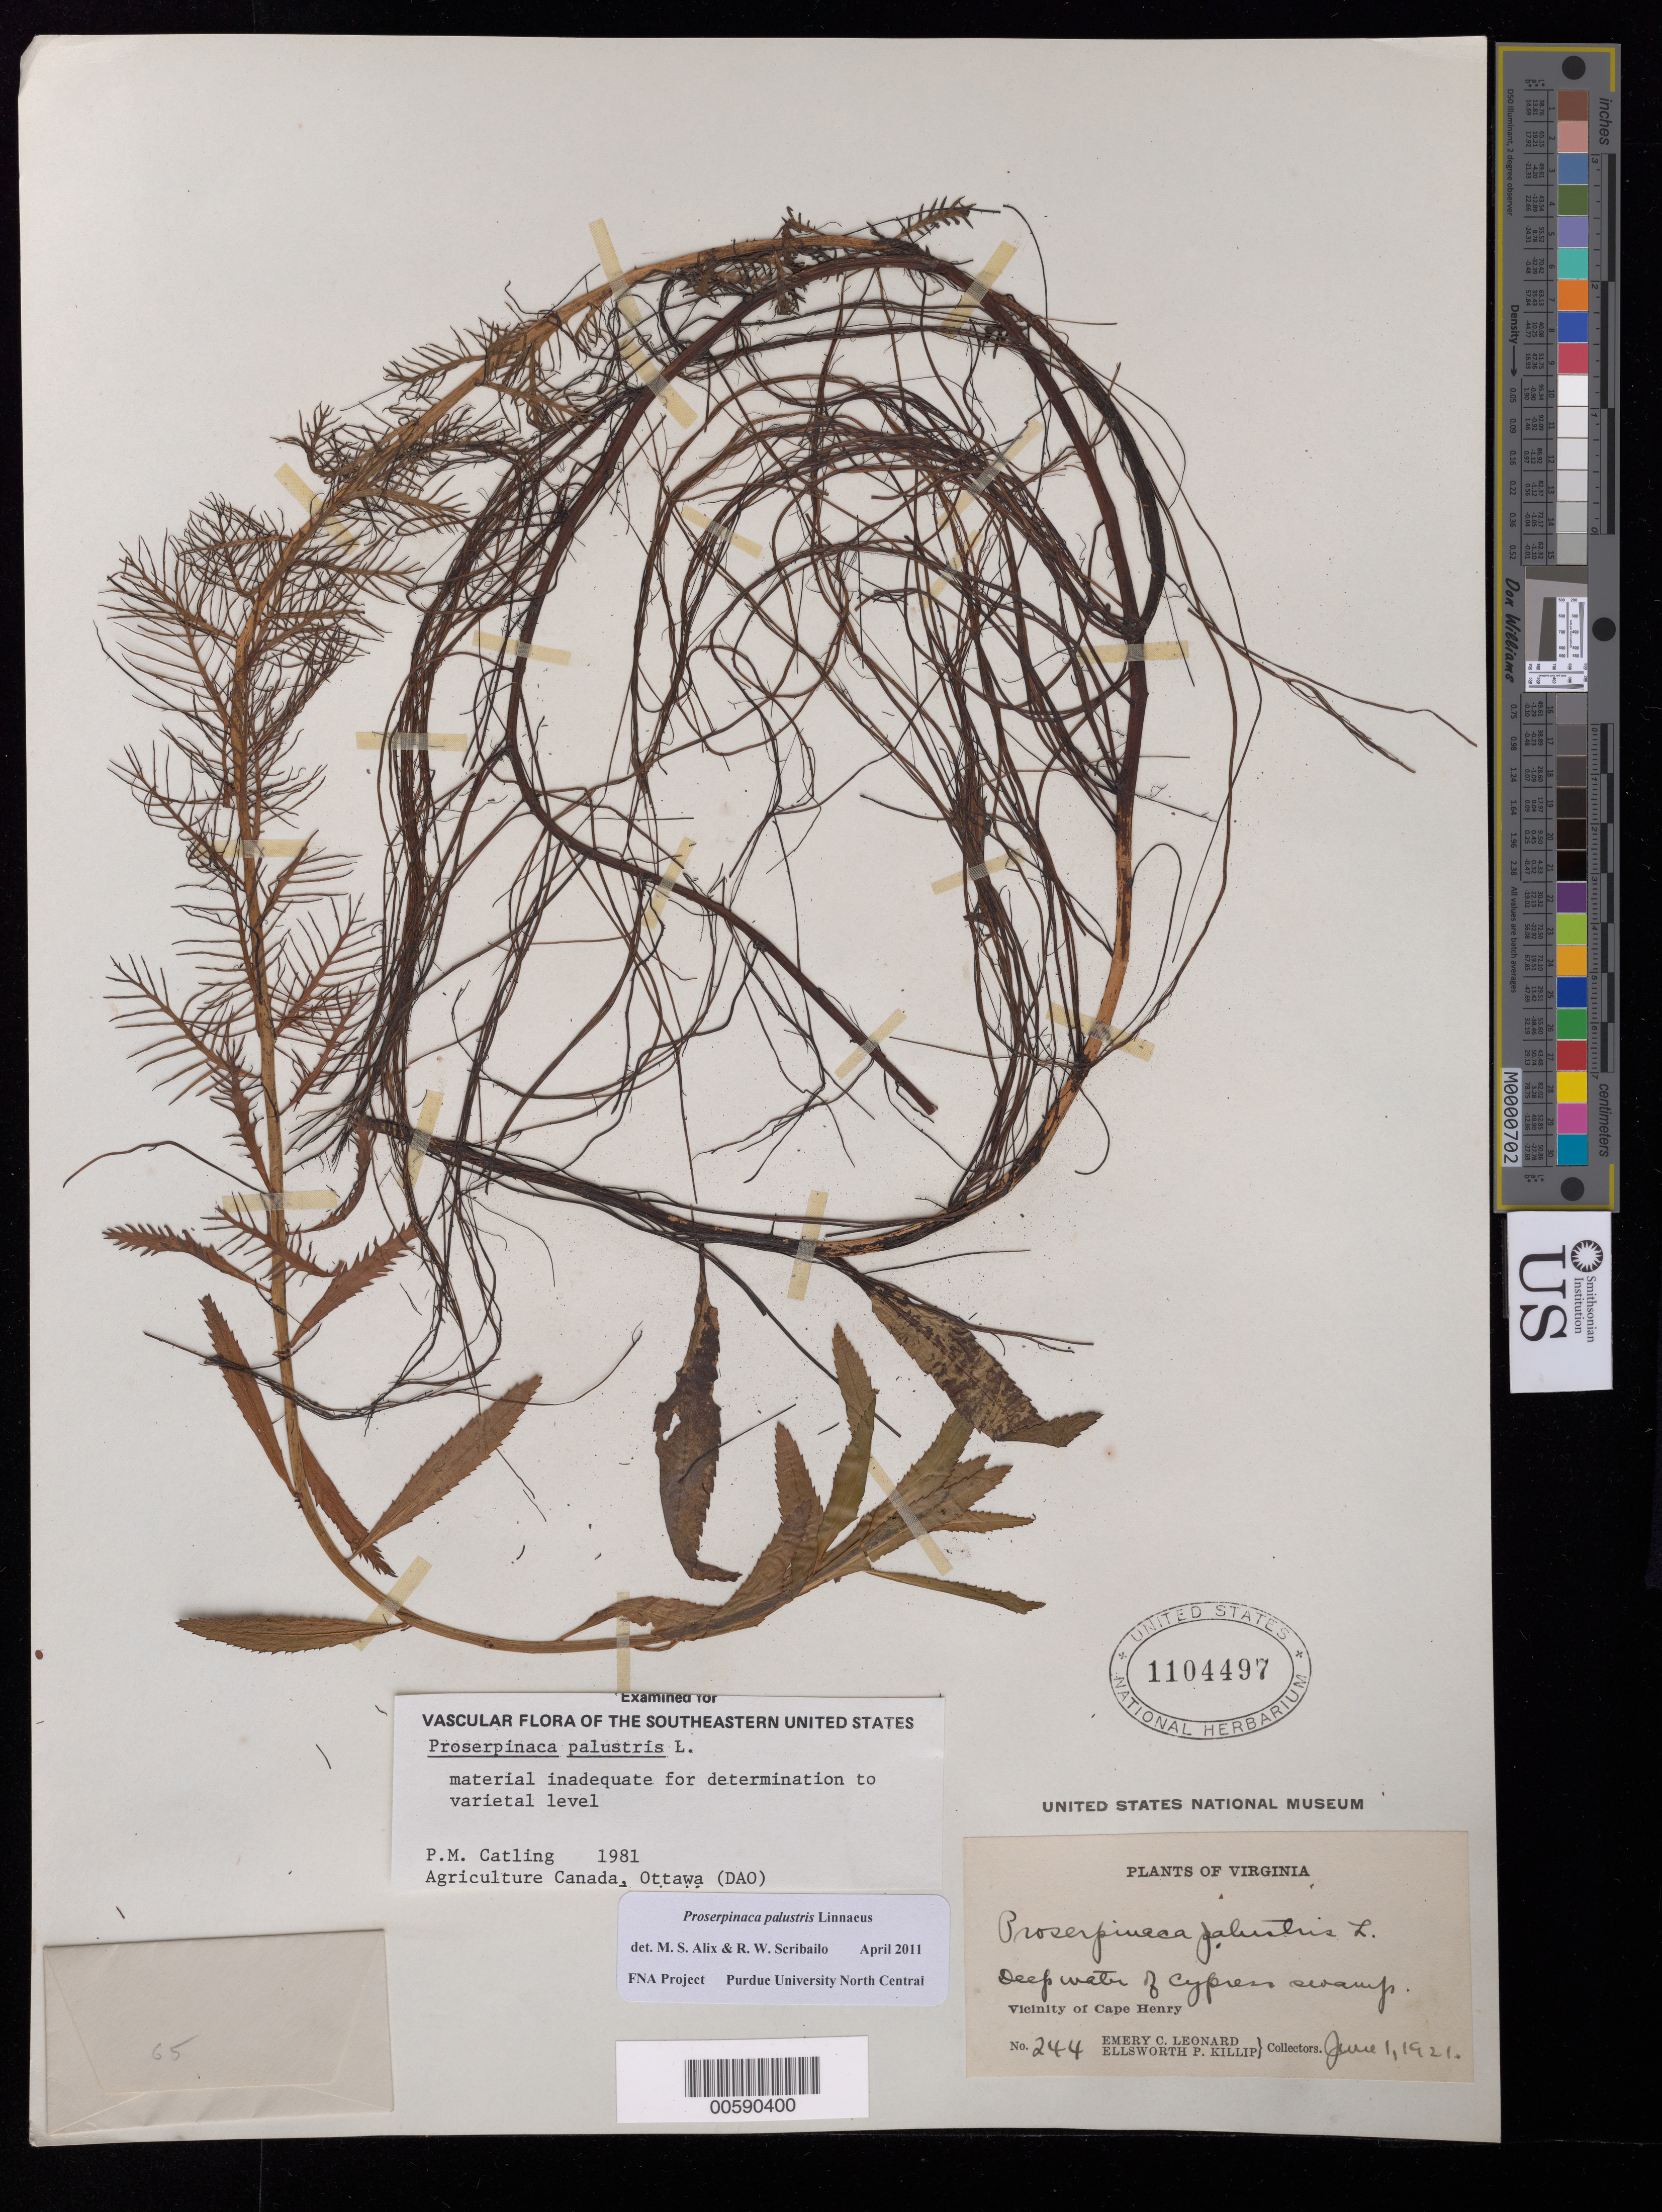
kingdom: Plantae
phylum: Tracheophyta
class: Magnoliopsida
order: Saxifragales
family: Haloragaceae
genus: Proserpinaca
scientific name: Proserpinaca palustris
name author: L.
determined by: Scribailo, R. W.; Alix, M. S.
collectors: E. C. Leonard & E. P. Killip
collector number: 244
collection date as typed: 01 Jun 1921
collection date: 1921-06-01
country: United States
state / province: Virginia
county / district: City of Virginia Beach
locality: Cape Henry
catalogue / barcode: US 1104497